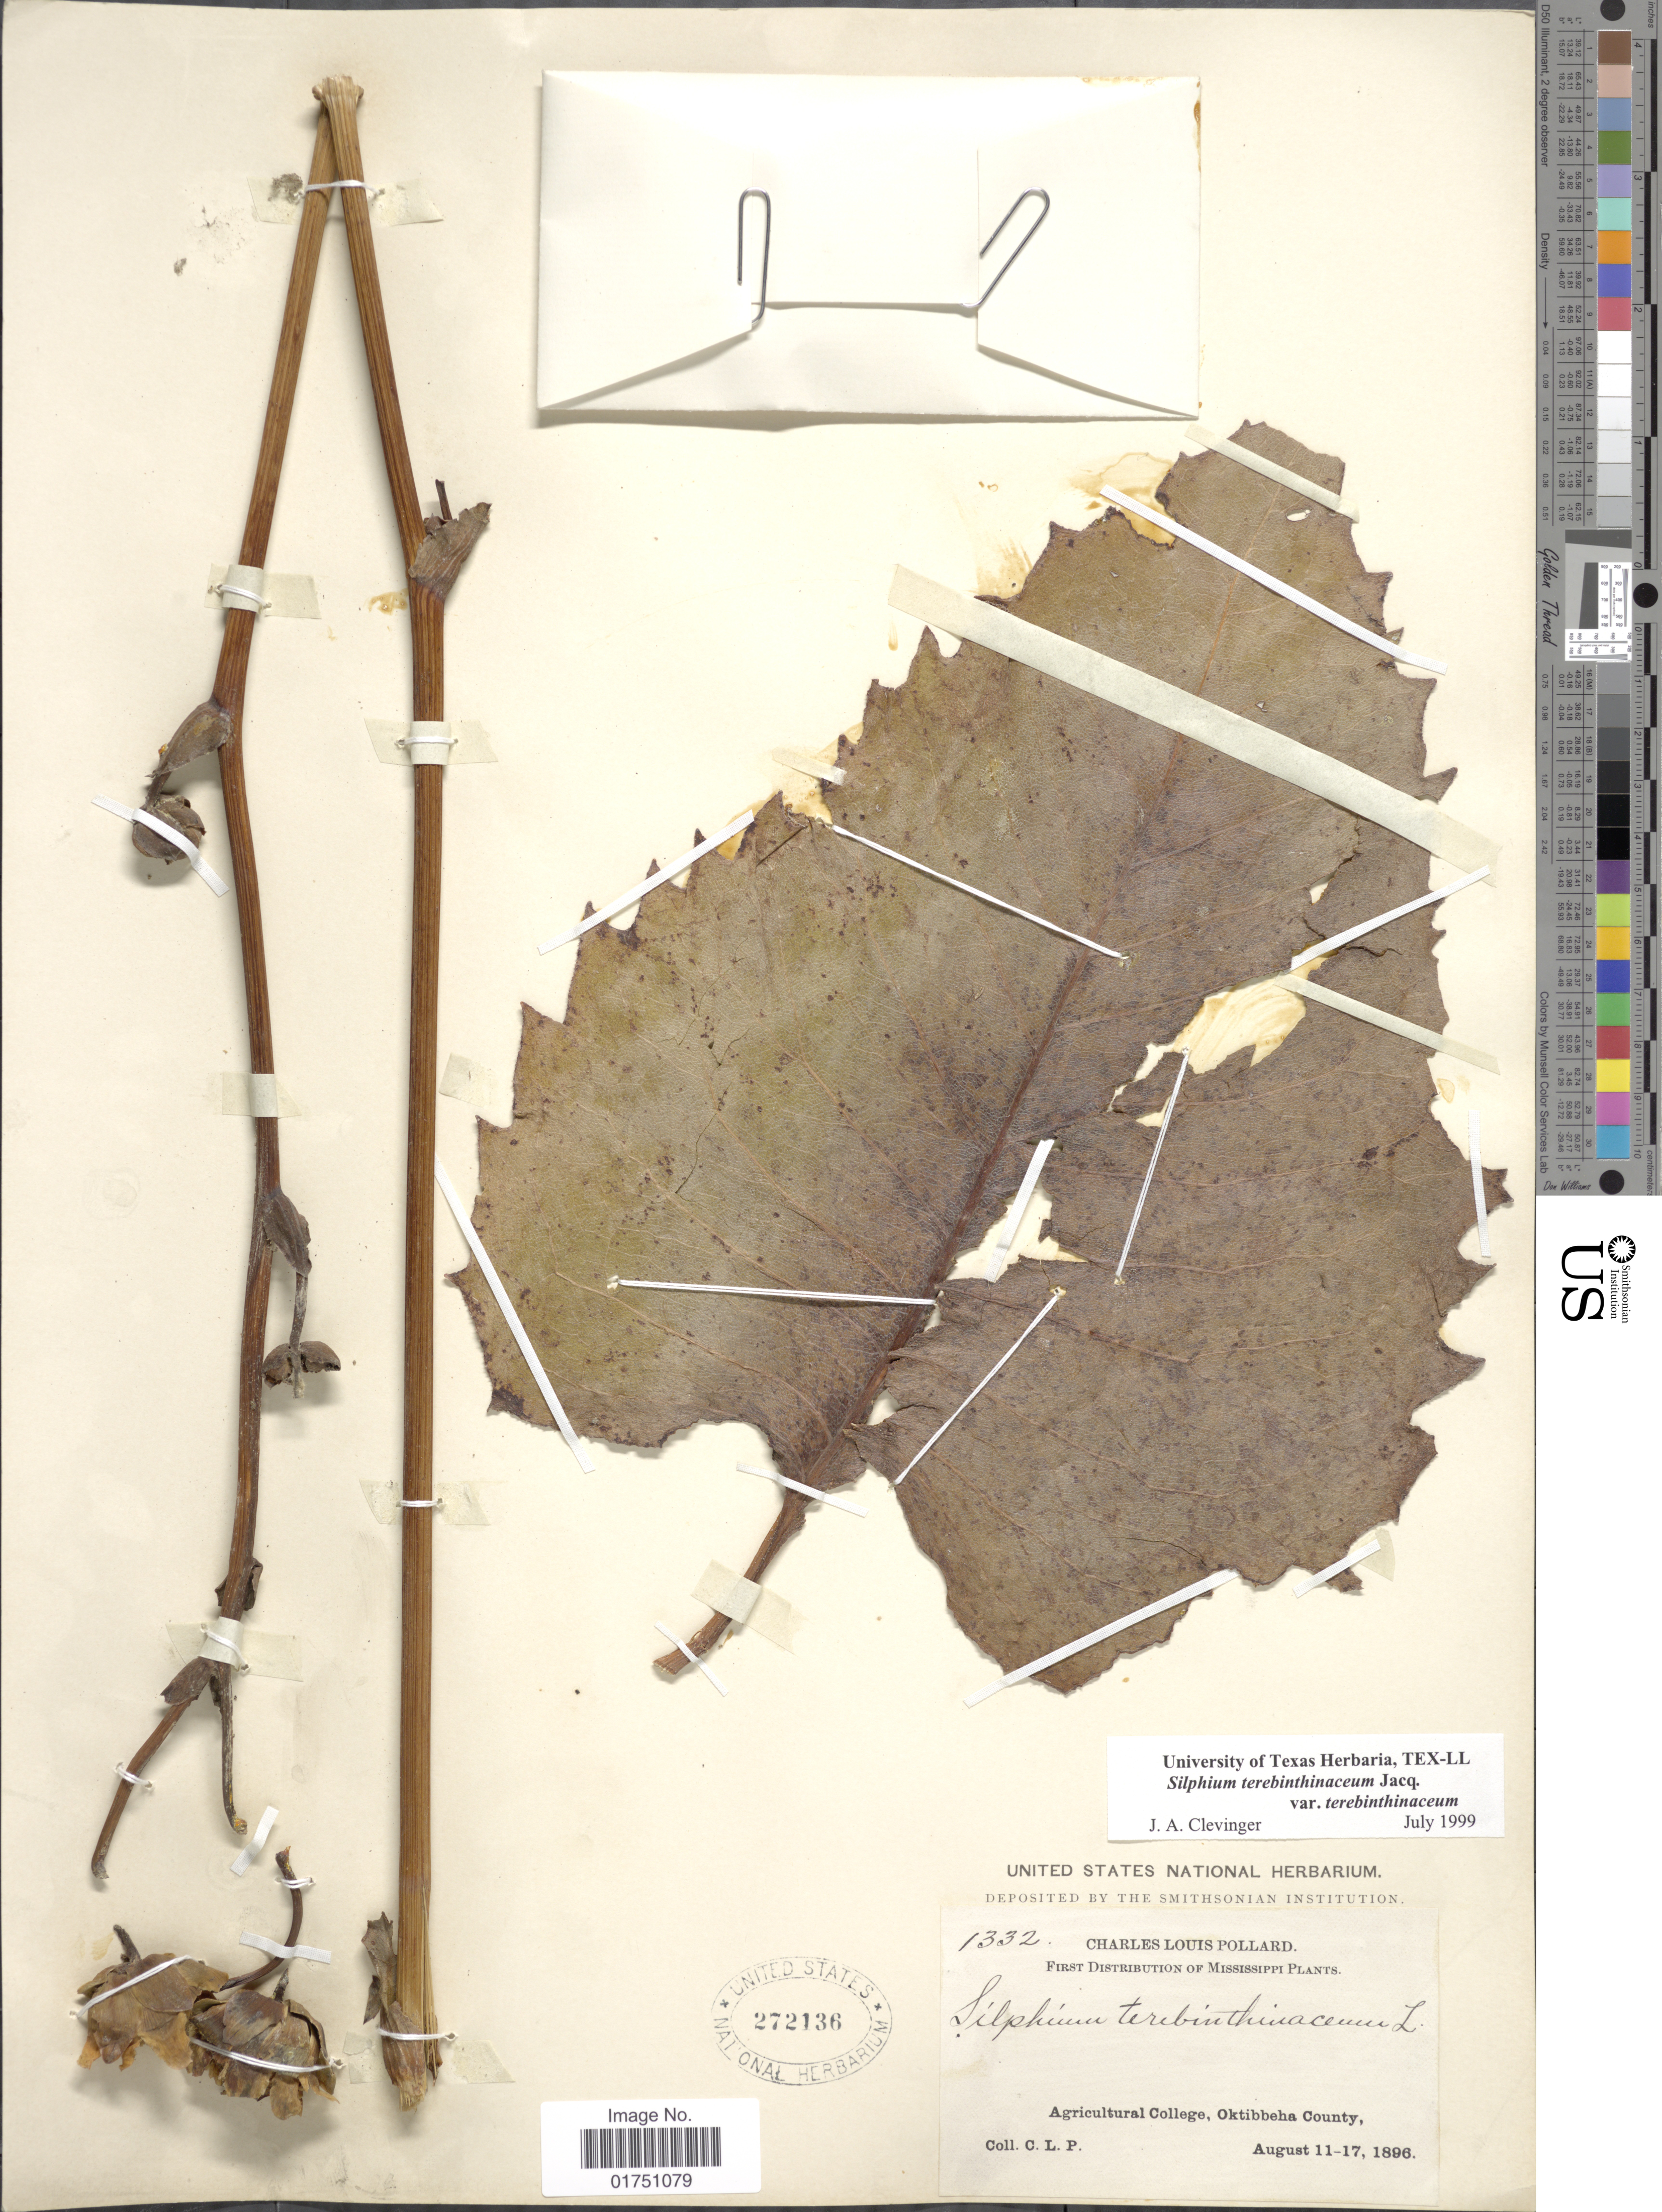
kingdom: Plantae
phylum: Tracheophyta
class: Magnoliopsida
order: Asterales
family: Asteraceae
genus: Silphium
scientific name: Silphium terebinthinaceum var. terebinthinaceum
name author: Jacq.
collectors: C. L. Pollard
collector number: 1332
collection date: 1896-08-11/1896-08-17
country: United States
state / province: Mississippi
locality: Agricultural College, Oktibbeha County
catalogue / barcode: US 272136